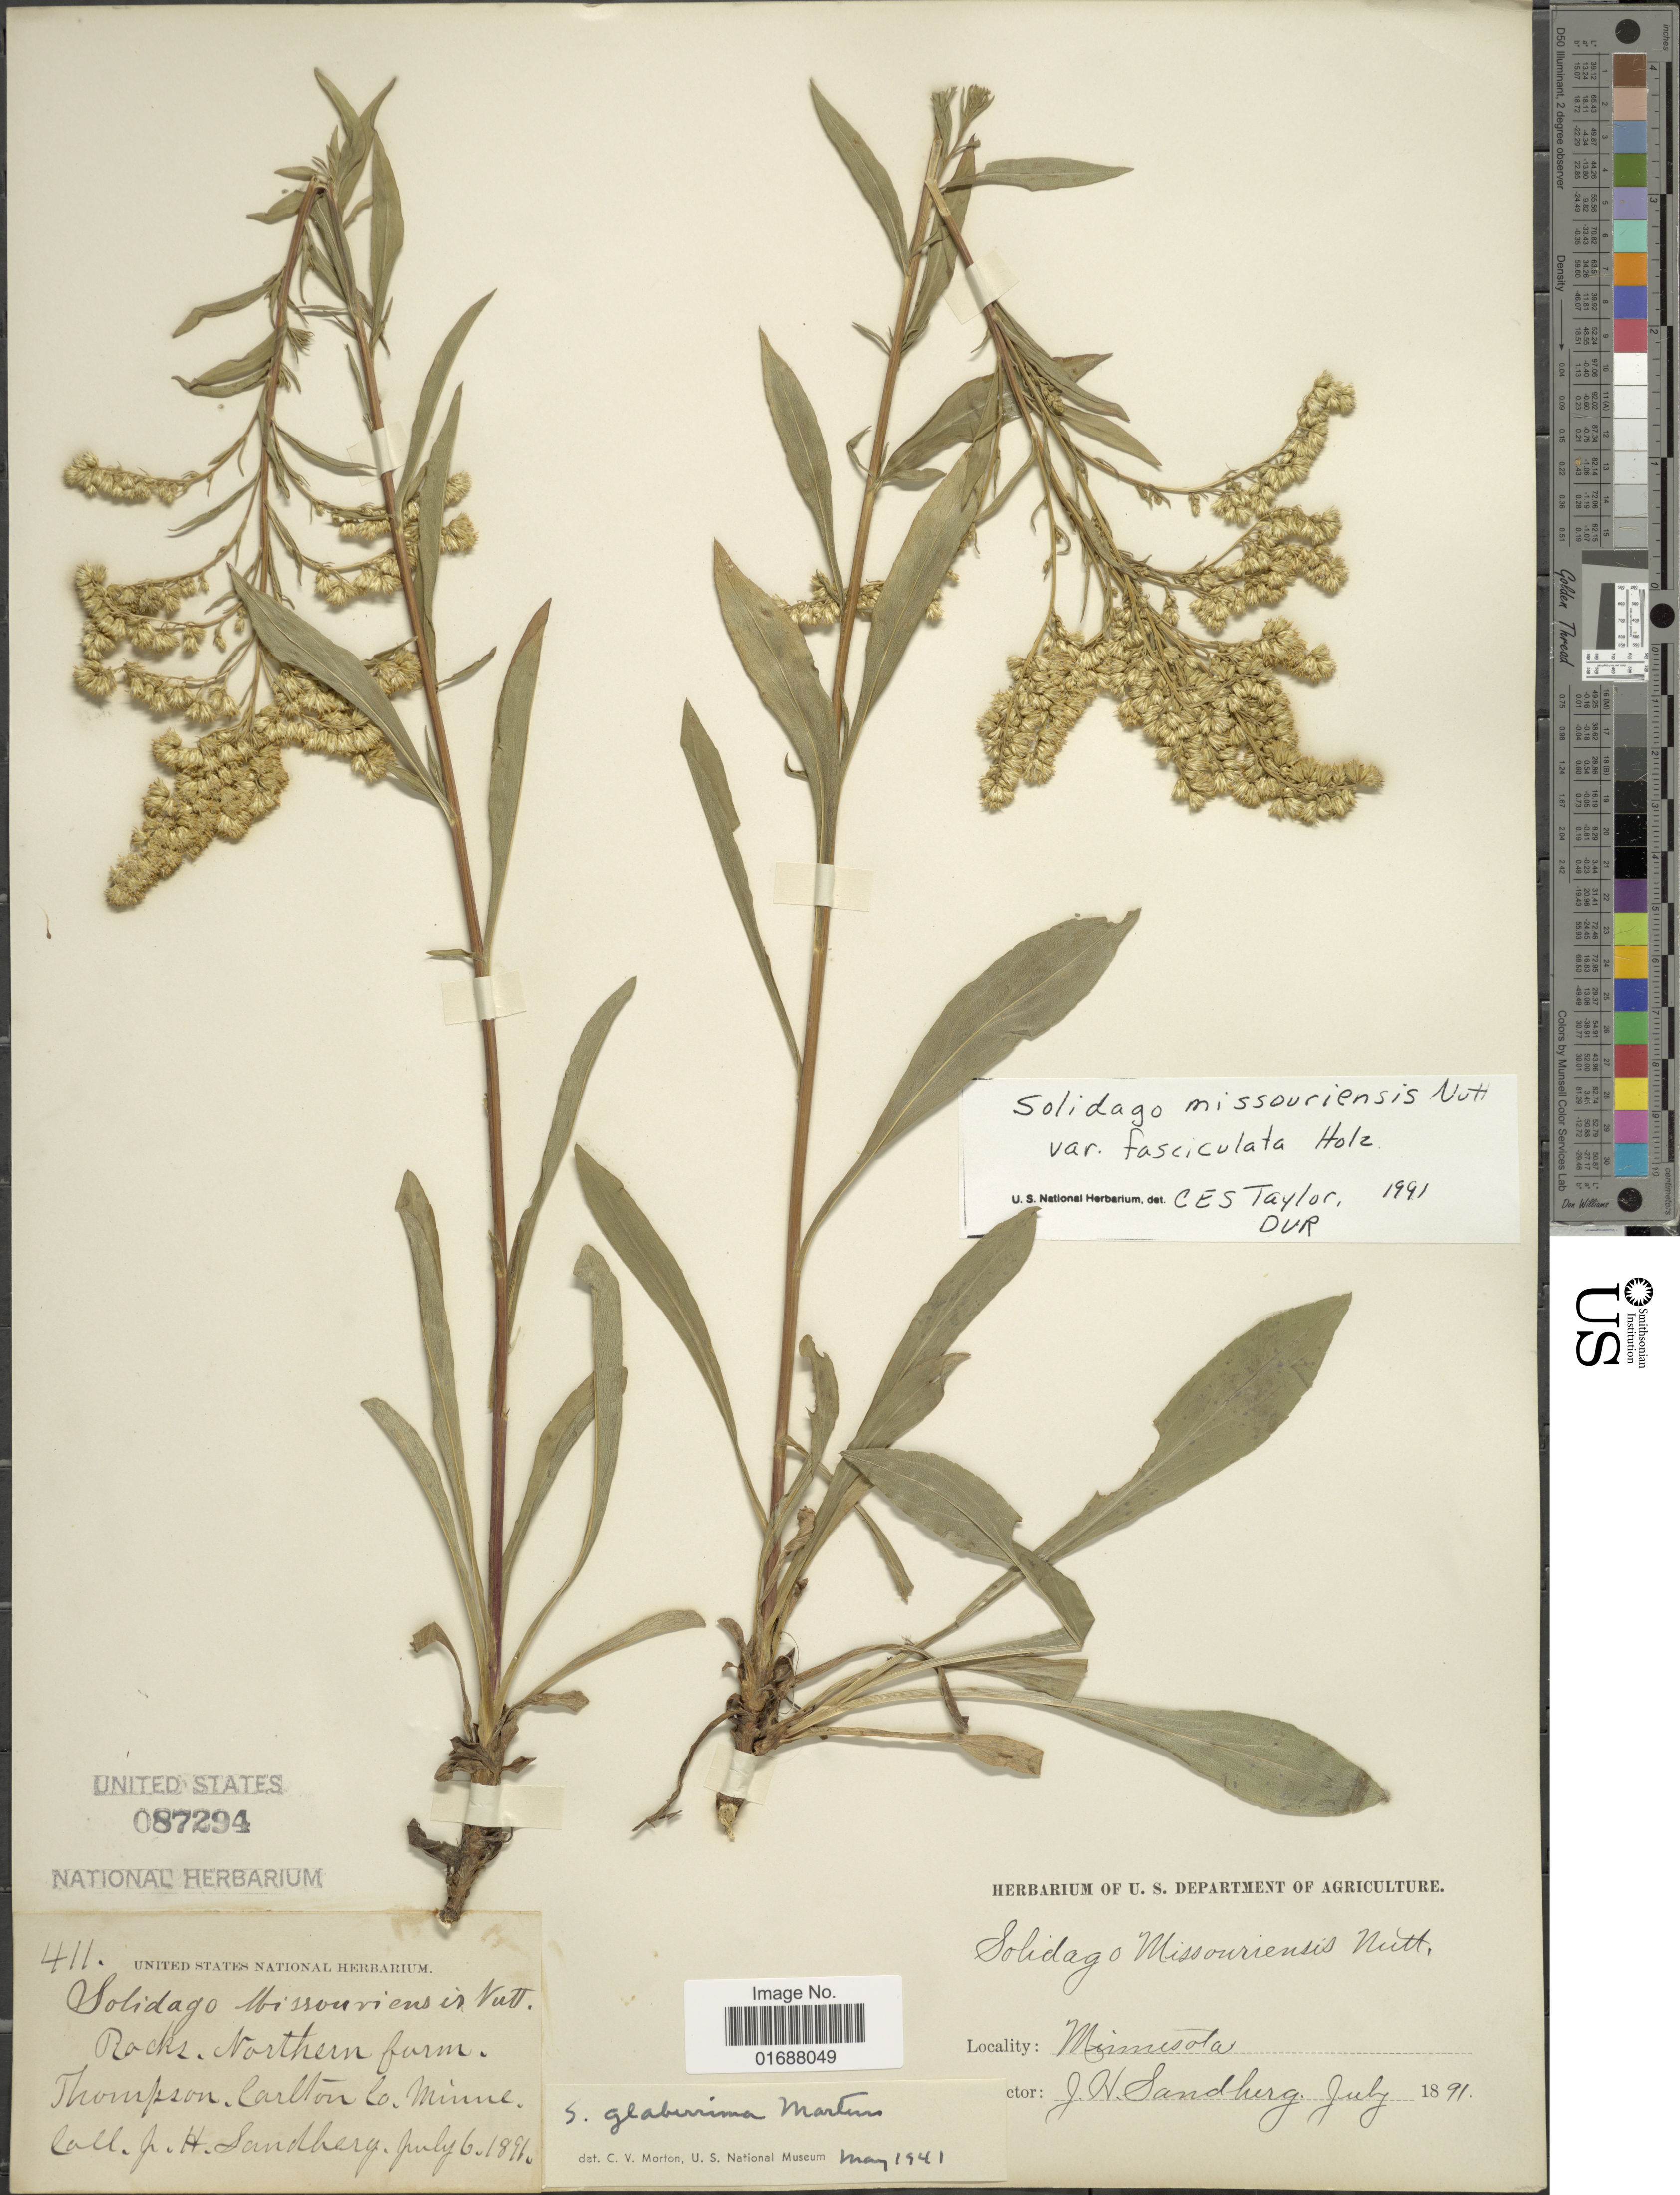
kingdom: Plantae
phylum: Tracheophyta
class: Magnoliopsida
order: Asterales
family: Asteraceae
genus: Solidago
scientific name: Solidago missouriensis var. fasciculata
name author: Holz.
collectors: J. H. Sandberg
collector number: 411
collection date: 1891-07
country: United States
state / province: Minnesota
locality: Thompson Carlton C.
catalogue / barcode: US 87294